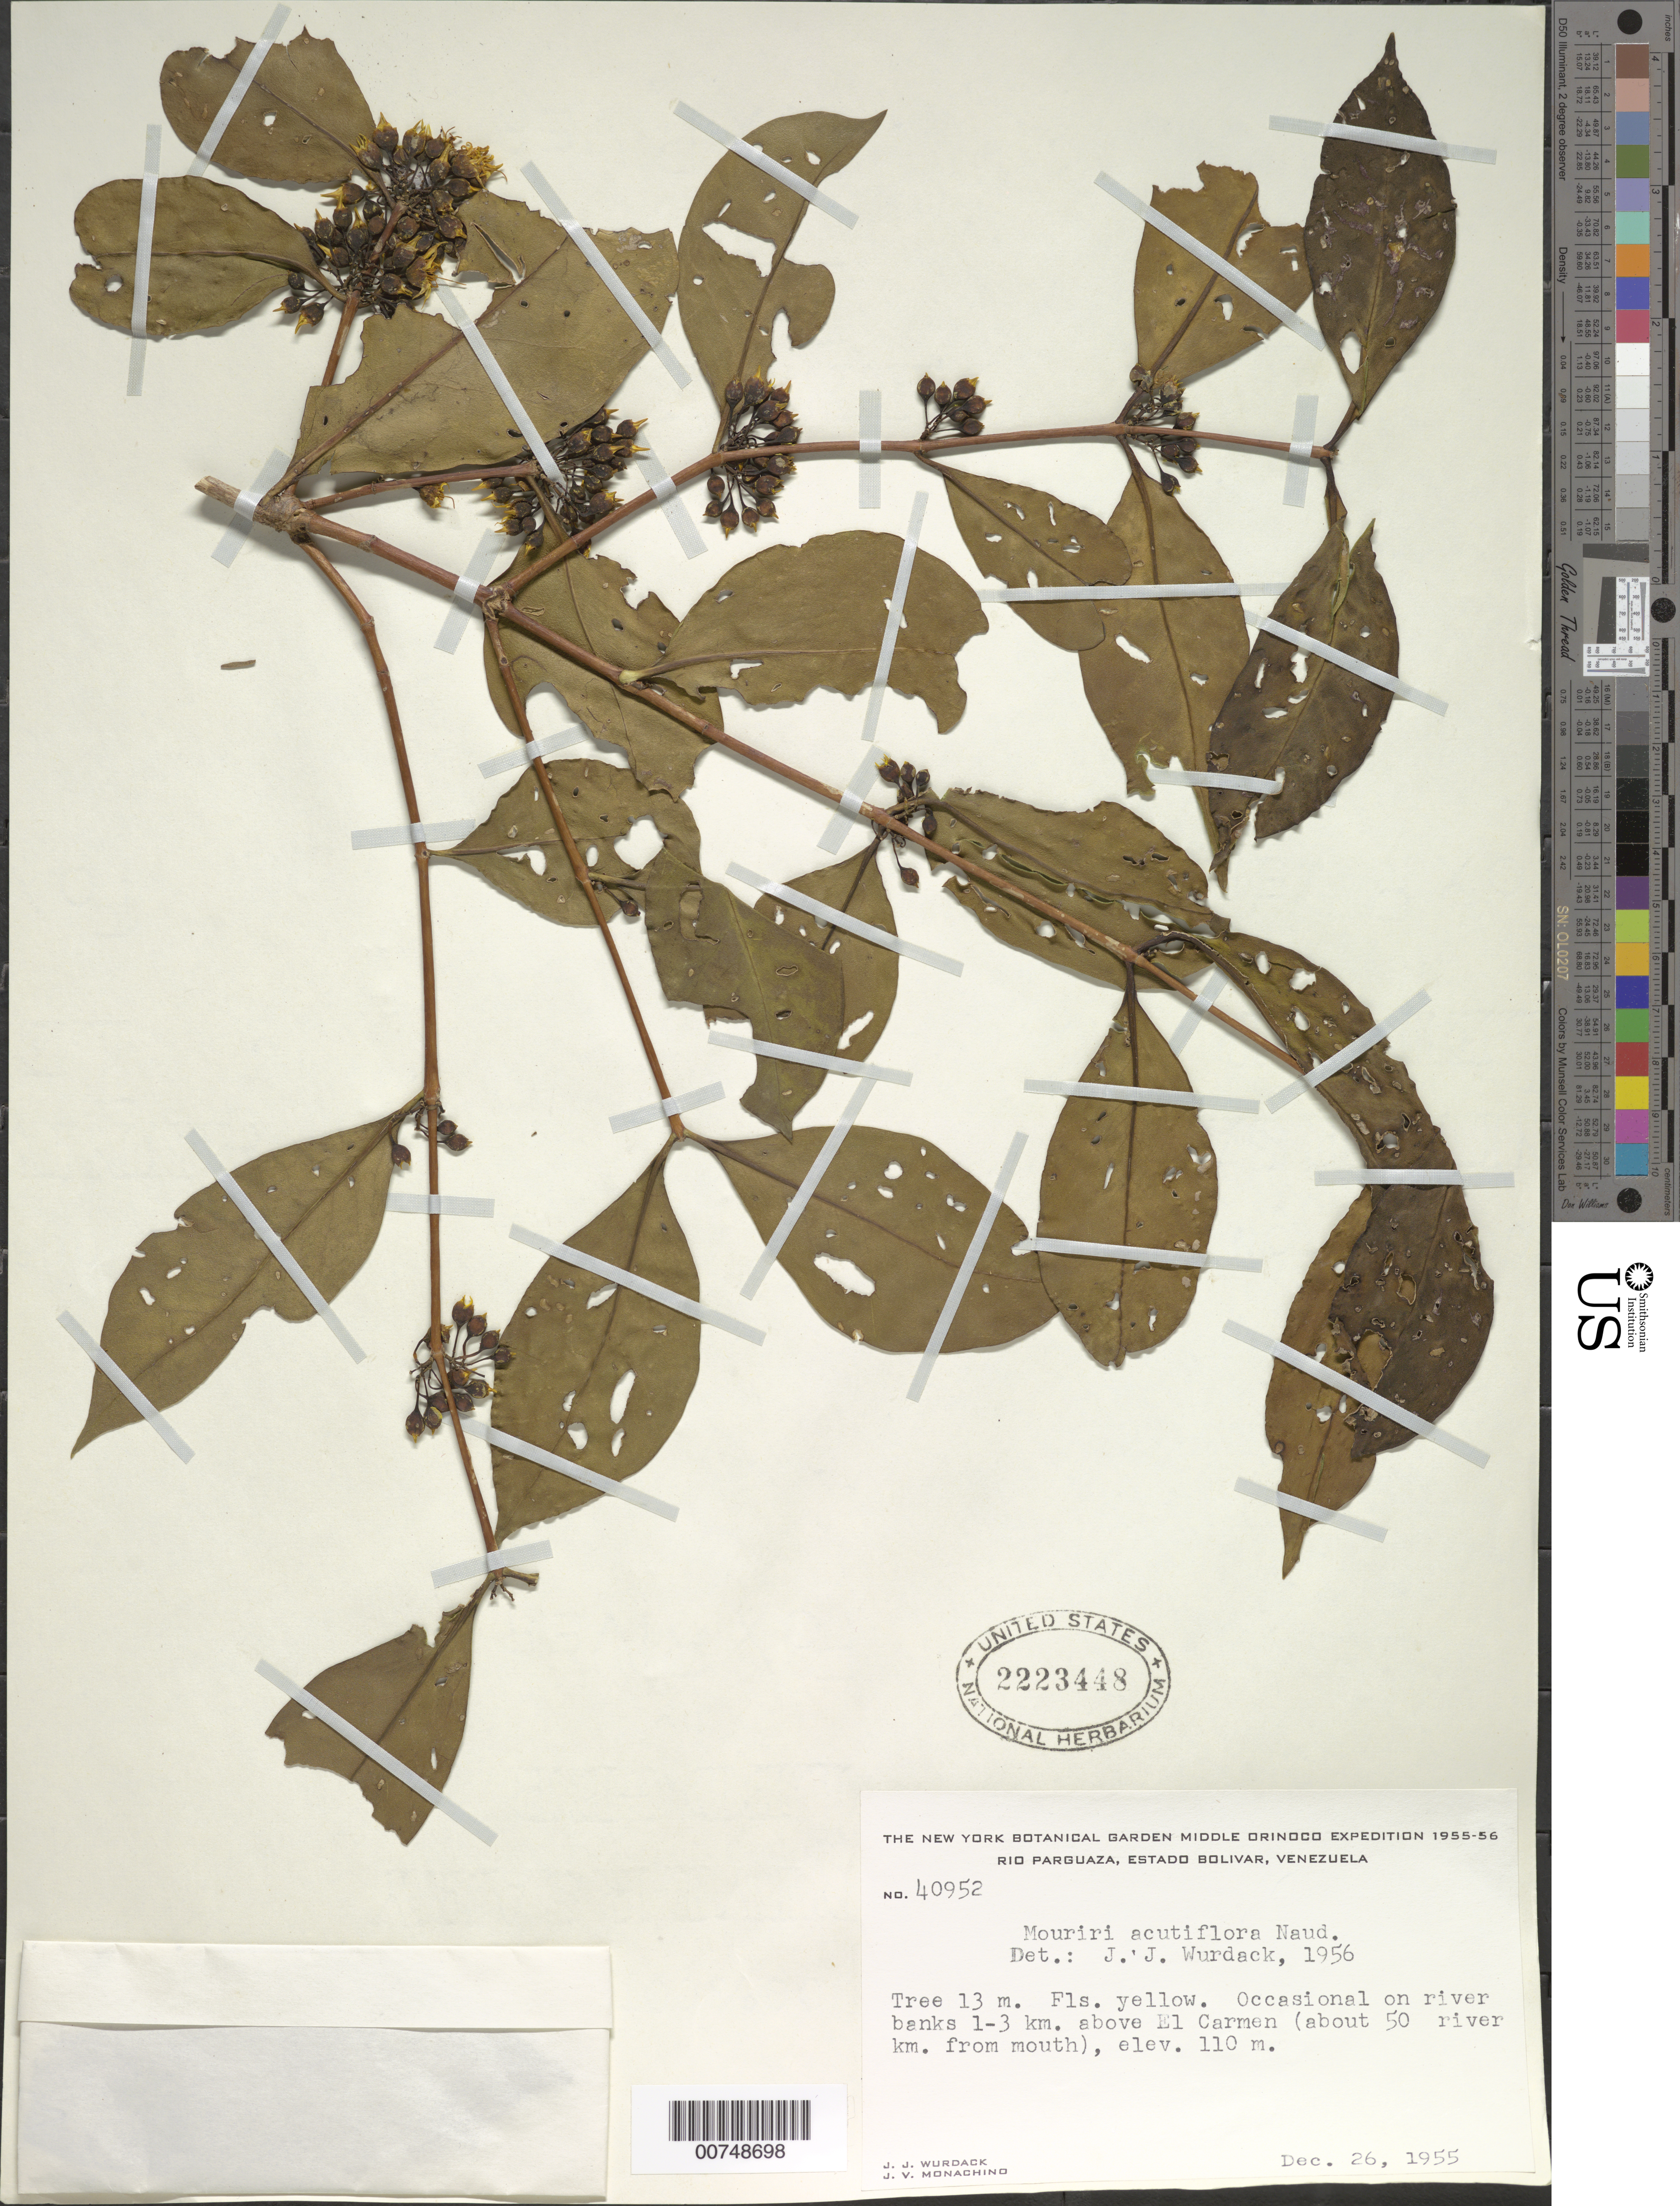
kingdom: Plantae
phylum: Tracheophyta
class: Magnoliopsida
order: Myrtales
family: Melastomataceae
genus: Mouriri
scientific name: Mouriri acutiflora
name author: Naudin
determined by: Wurdack, John J., (US), US (UNITED STATES)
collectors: J. J. Wurdack & J. V. Monachino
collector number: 40952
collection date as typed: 26-Dec-55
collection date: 1955-12-26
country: Venezuela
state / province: Bolívar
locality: Río Parguaza, 1-3 km above El Carmen (about 50 km above river mouth)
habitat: River banks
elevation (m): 110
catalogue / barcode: US 2223448